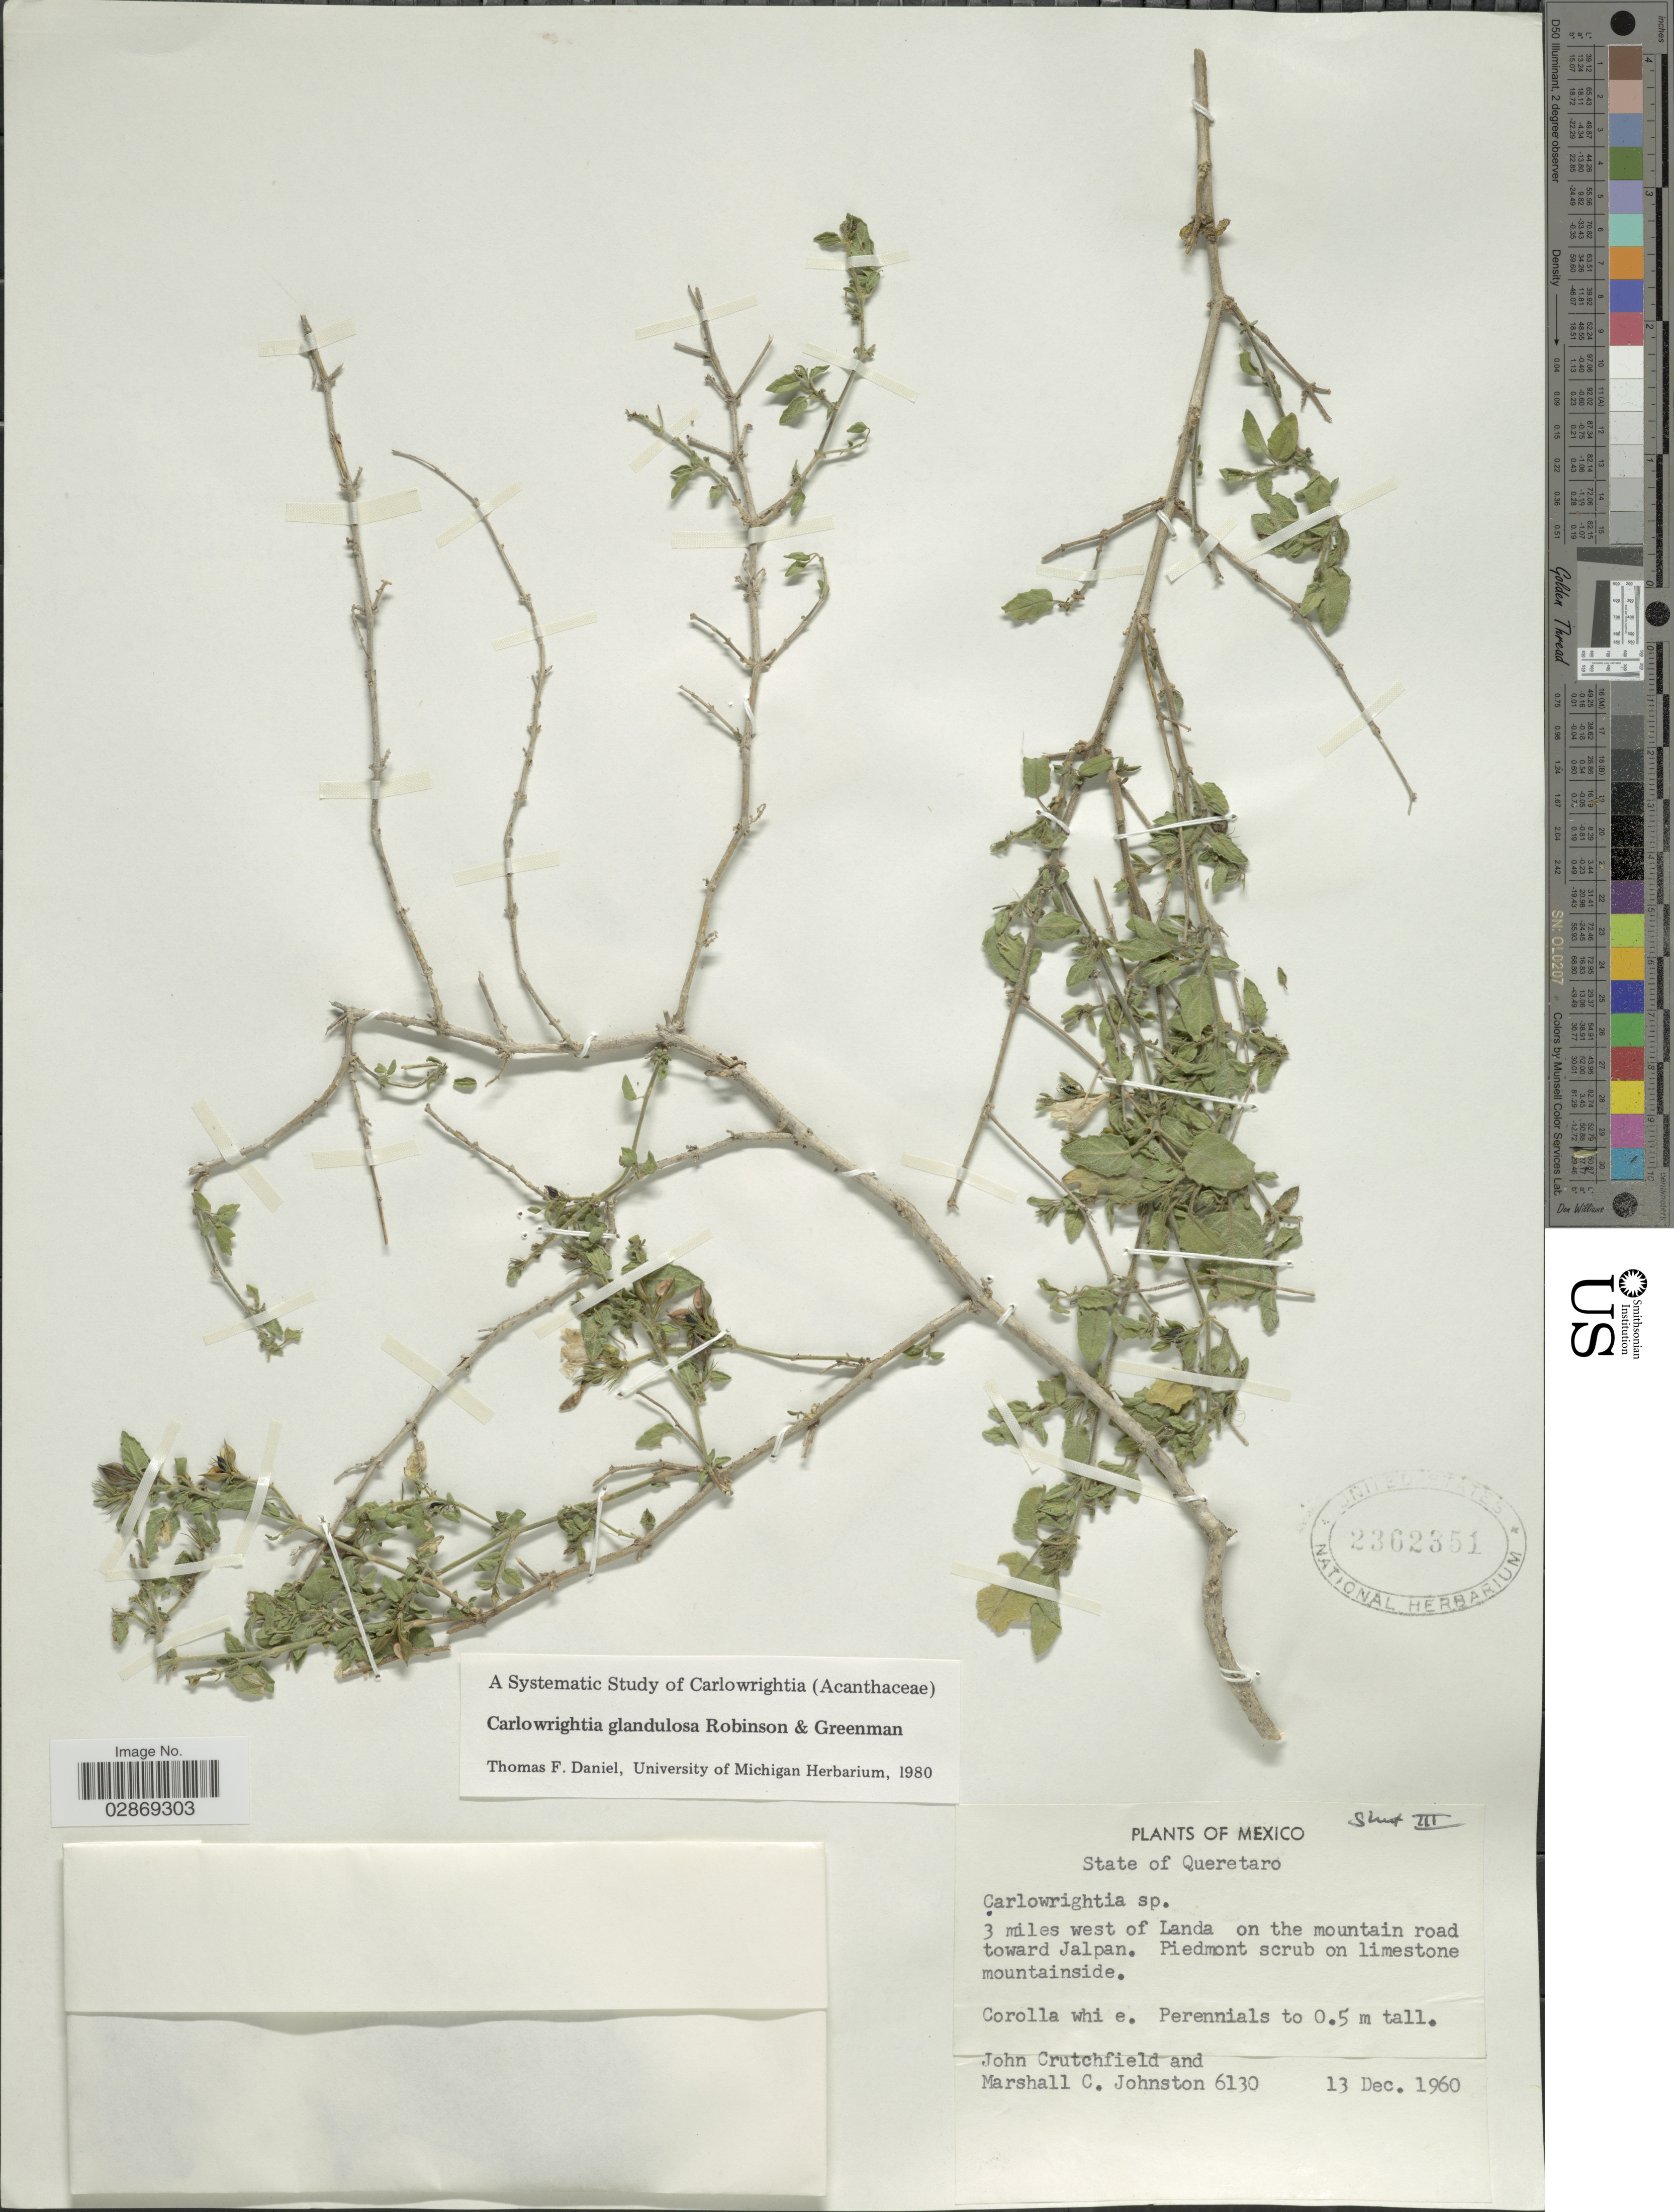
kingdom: Plantae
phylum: Tracheophyta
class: Magnoliopsida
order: Lamiales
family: Acanthaceae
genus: Carlowrightia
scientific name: Carlowrightia neesiana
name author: (Schauer ex Nees) T.F. Daniel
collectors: J. Crutchfield & M. Johnston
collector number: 6130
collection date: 1960-12-13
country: Mexico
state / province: Querétaro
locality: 3 miles west of Landa on the mountain road toward Jalpan.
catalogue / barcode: US 2362351